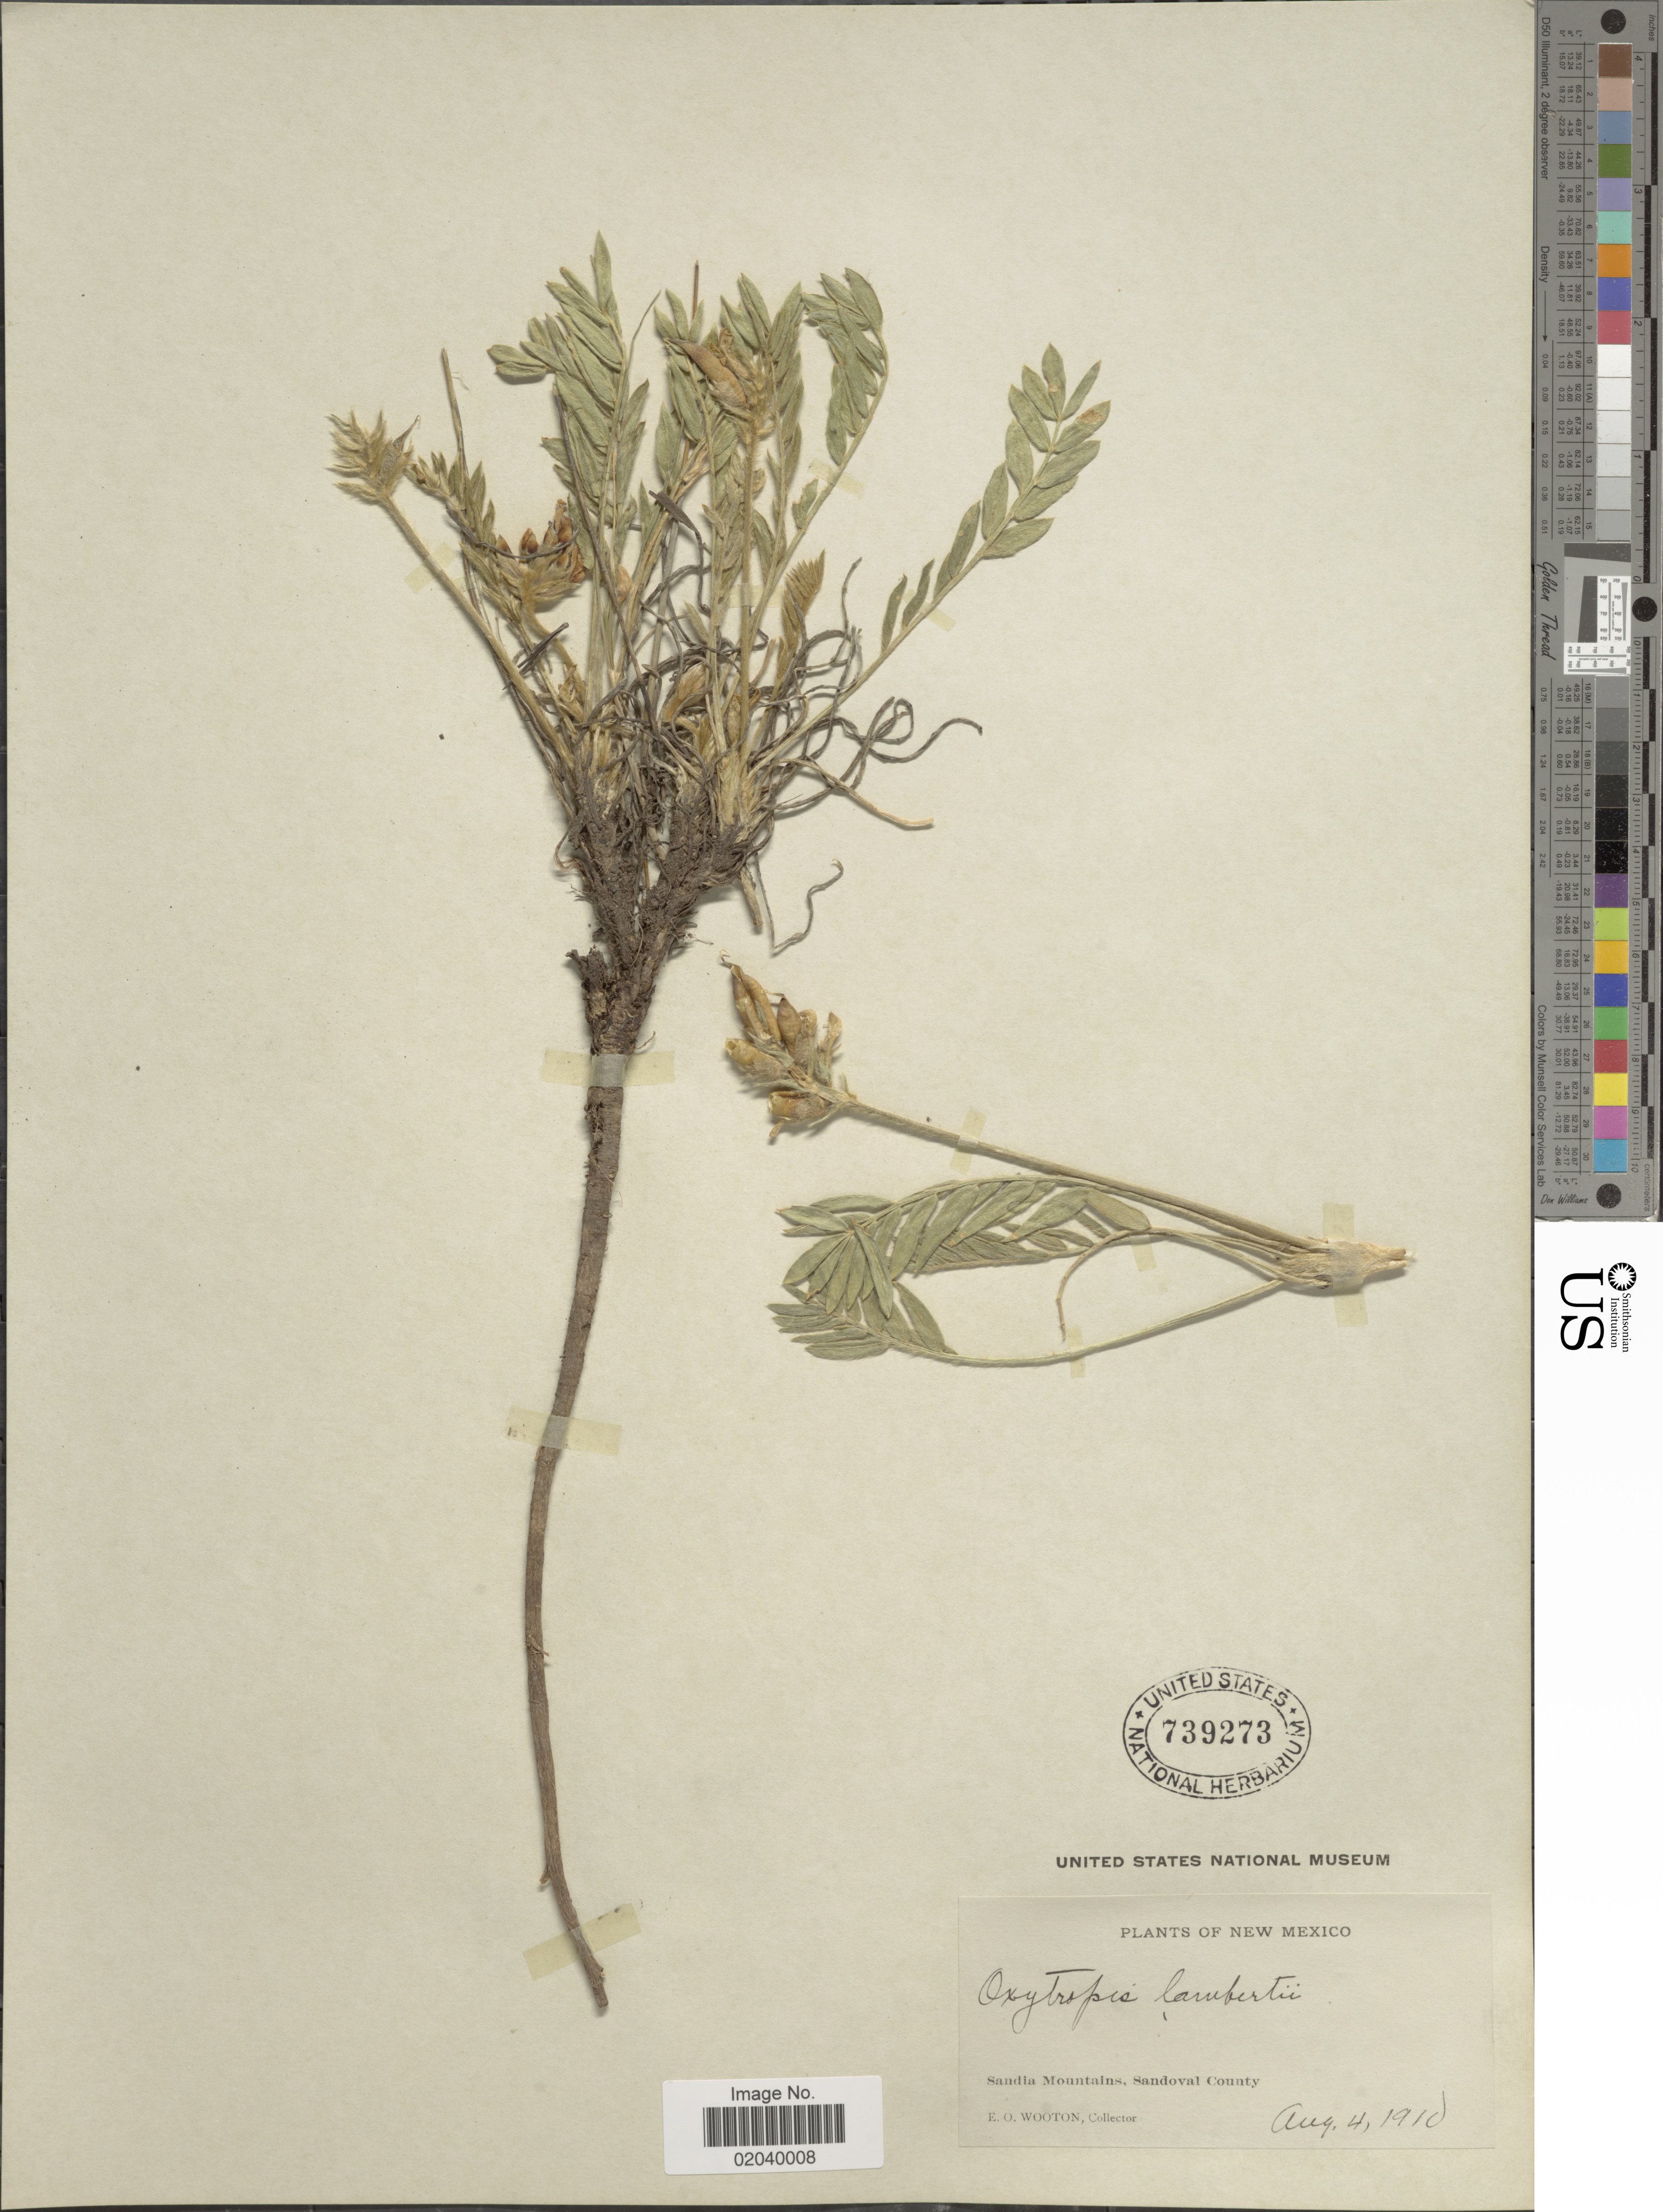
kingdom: Plantae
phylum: Tracheophyta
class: Magnoliopsida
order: Fabales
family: Fabaceae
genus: Oxytropis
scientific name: Oxytropis lambertii var. bigelovii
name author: A. Gray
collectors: E. O. Wooton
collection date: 1910-08-04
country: United States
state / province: New Mexico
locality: Sandia Mountains, Sandoval County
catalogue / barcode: US 739273